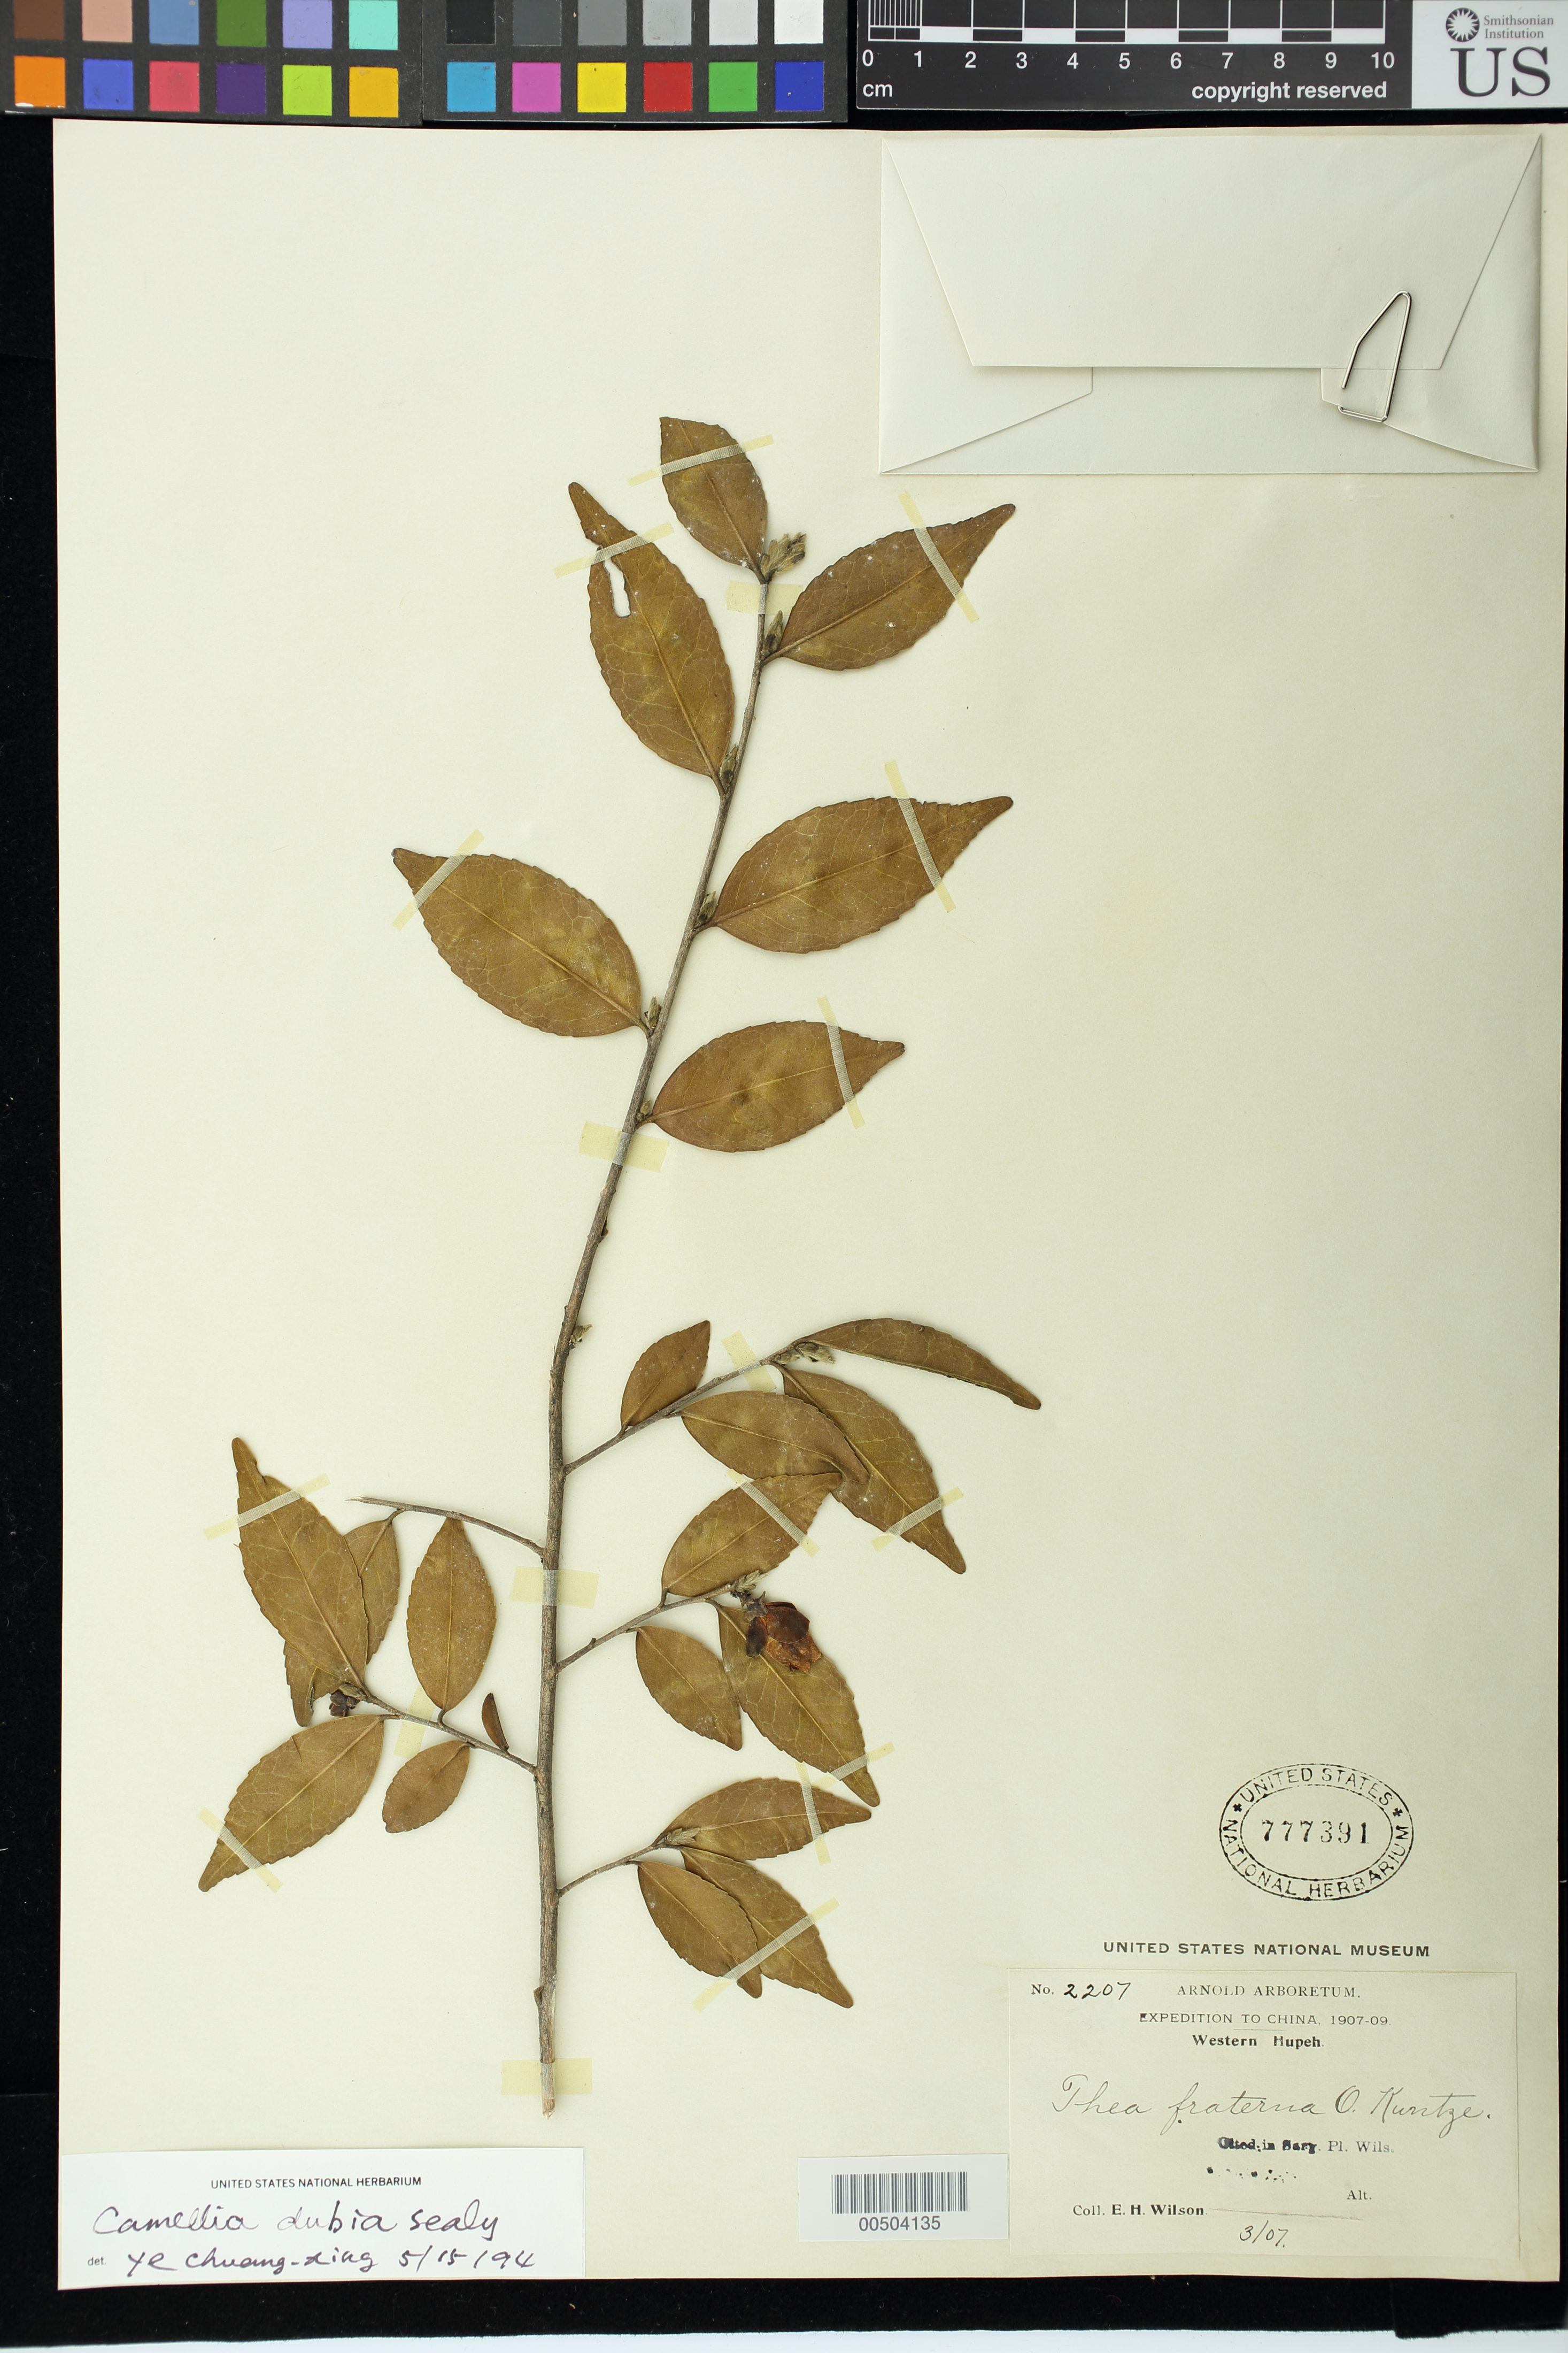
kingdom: Plantae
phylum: Tracheophyta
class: Magnoliopsida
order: Ericales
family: Theaceae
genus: Camellia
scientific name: Camellia dubia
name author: Sealy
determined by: Ye, C. X.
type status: Isotype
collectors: E. H. Wilson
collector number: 2207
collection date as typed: Mar 1907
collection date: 1907-03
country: China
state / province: Hubei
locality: Western Hupeh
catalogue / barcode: US 777391